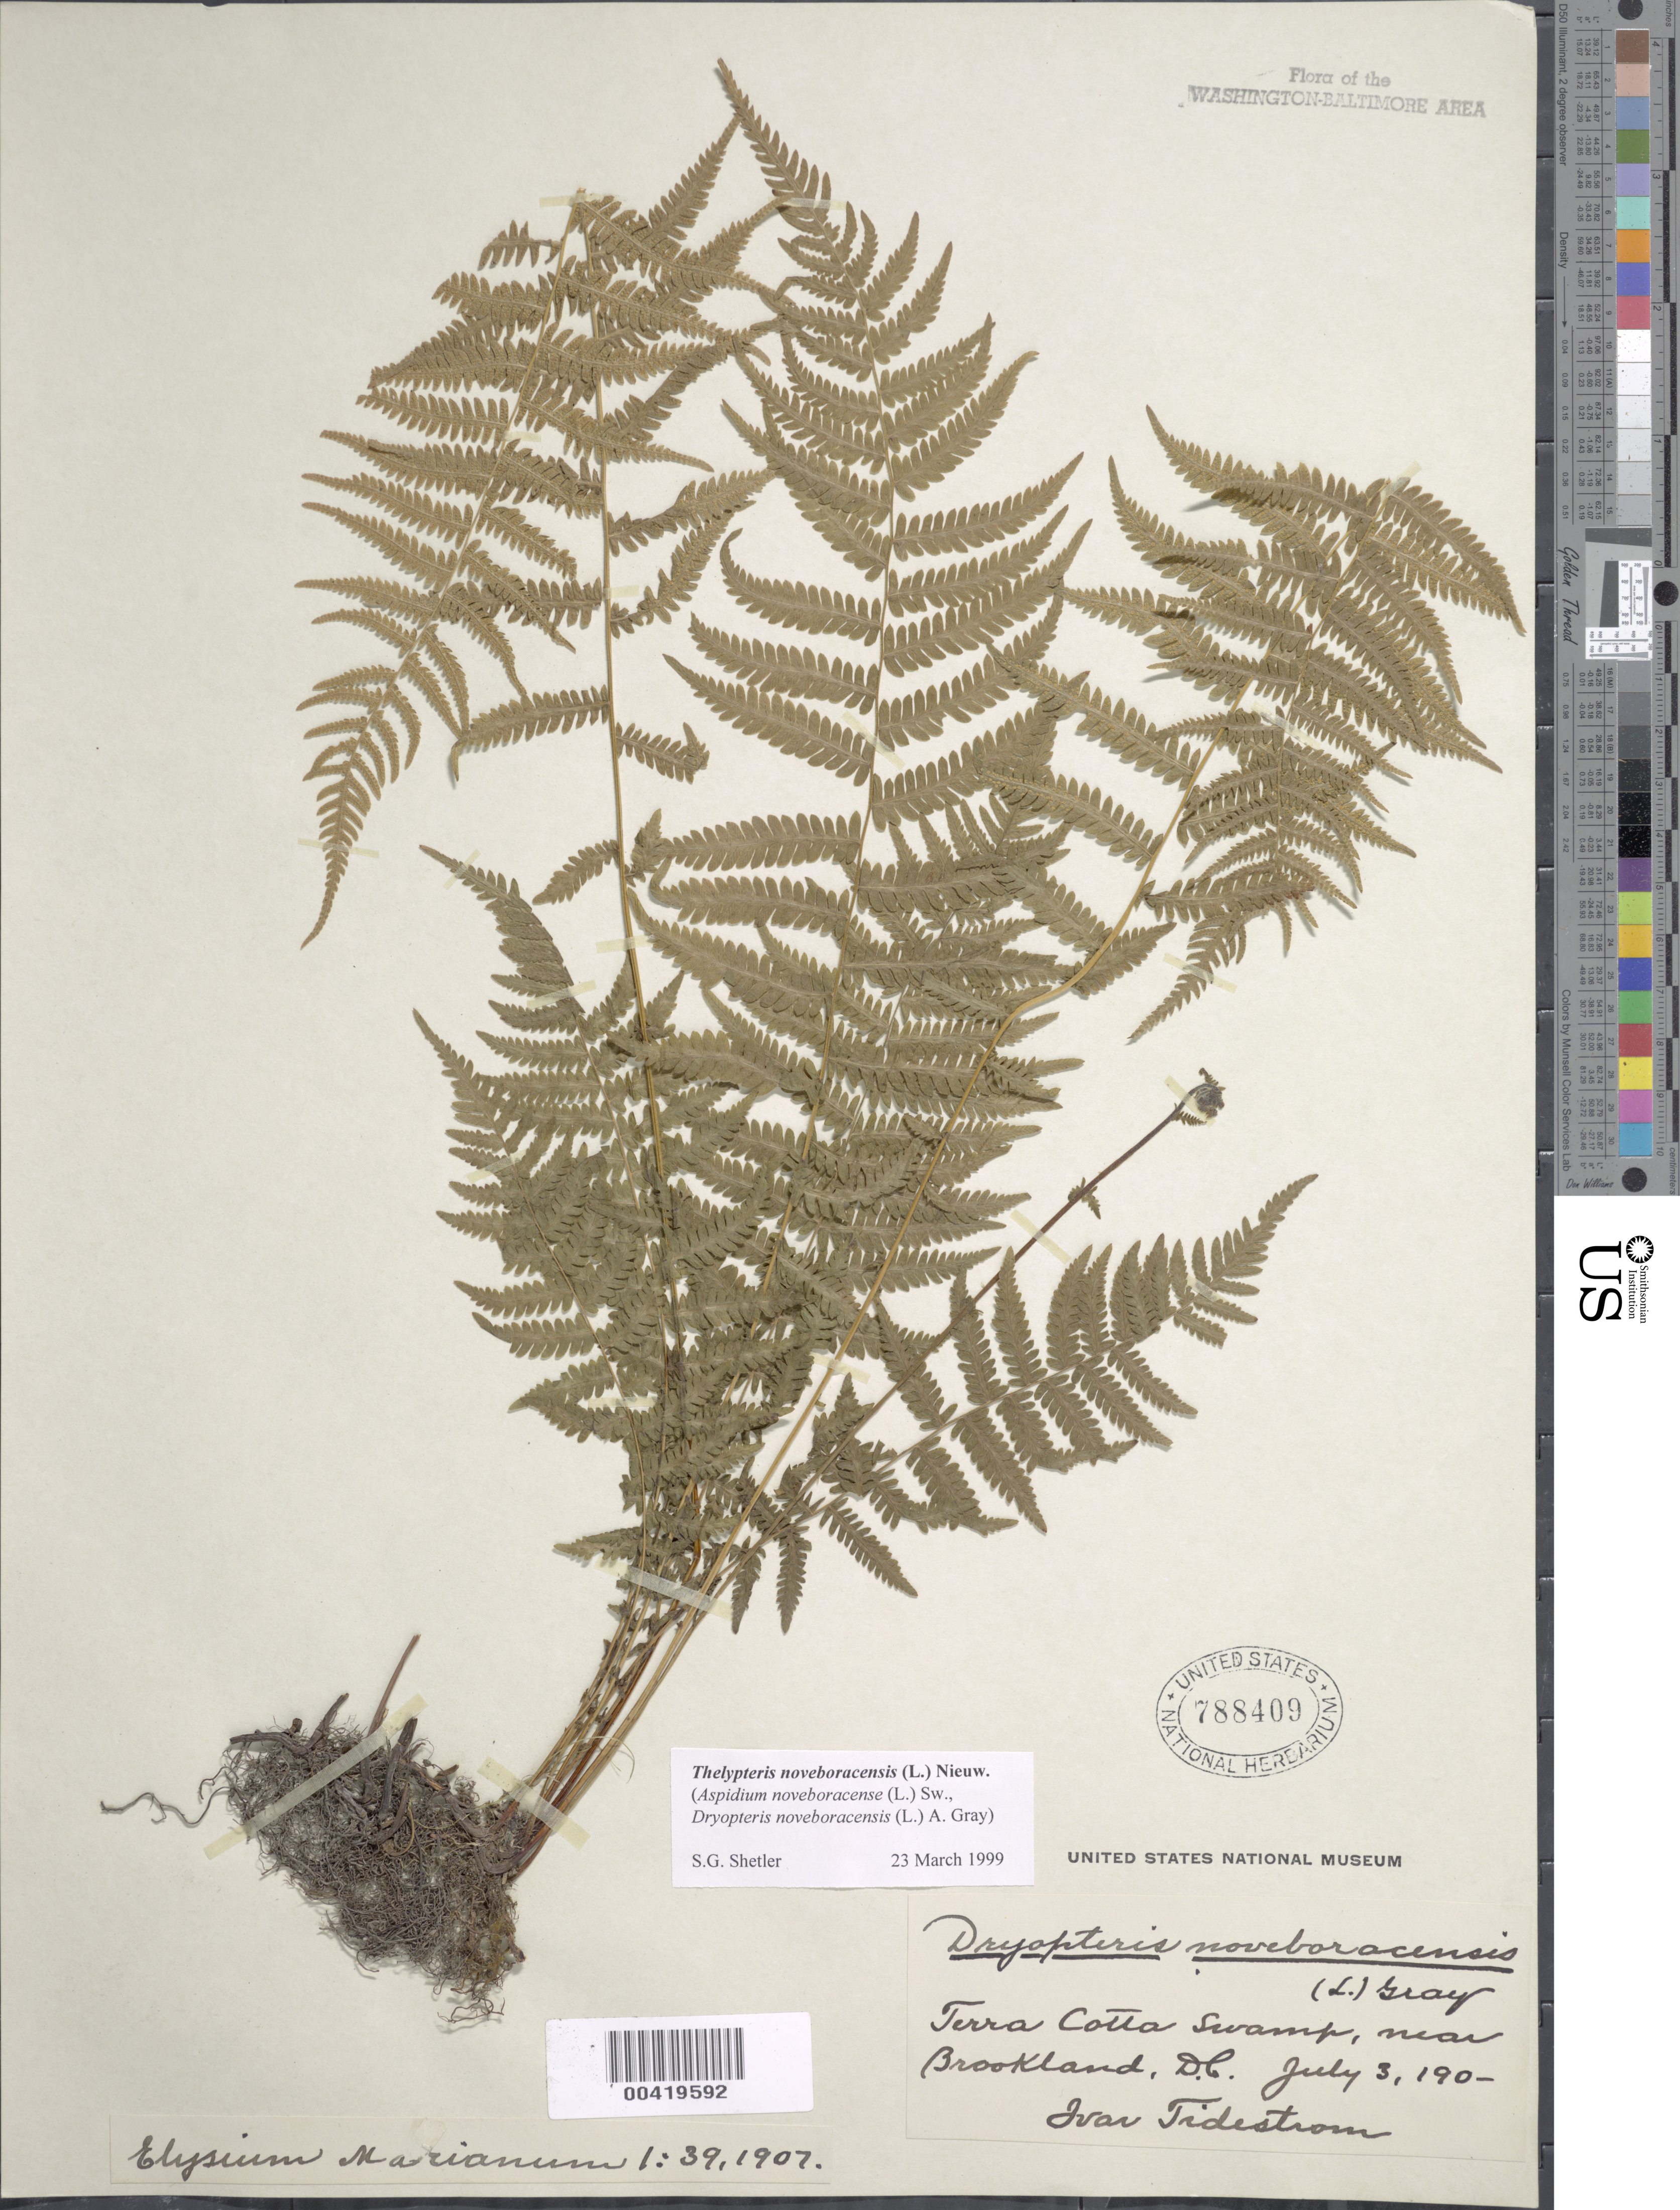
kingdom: Plantae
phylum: Tracheophyta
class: Polypodiopsida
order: Polypodiales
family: Thelypteridaceae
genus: Parathelypteris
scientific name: Parathelypteris noveboracensis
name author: (L.) Ching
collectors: I. F. Tidestrom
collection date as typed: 03 Jul 190-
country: United States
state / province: District of Columbia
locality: Terra Cotta Swamp, near Brookland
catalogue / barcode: US 788409